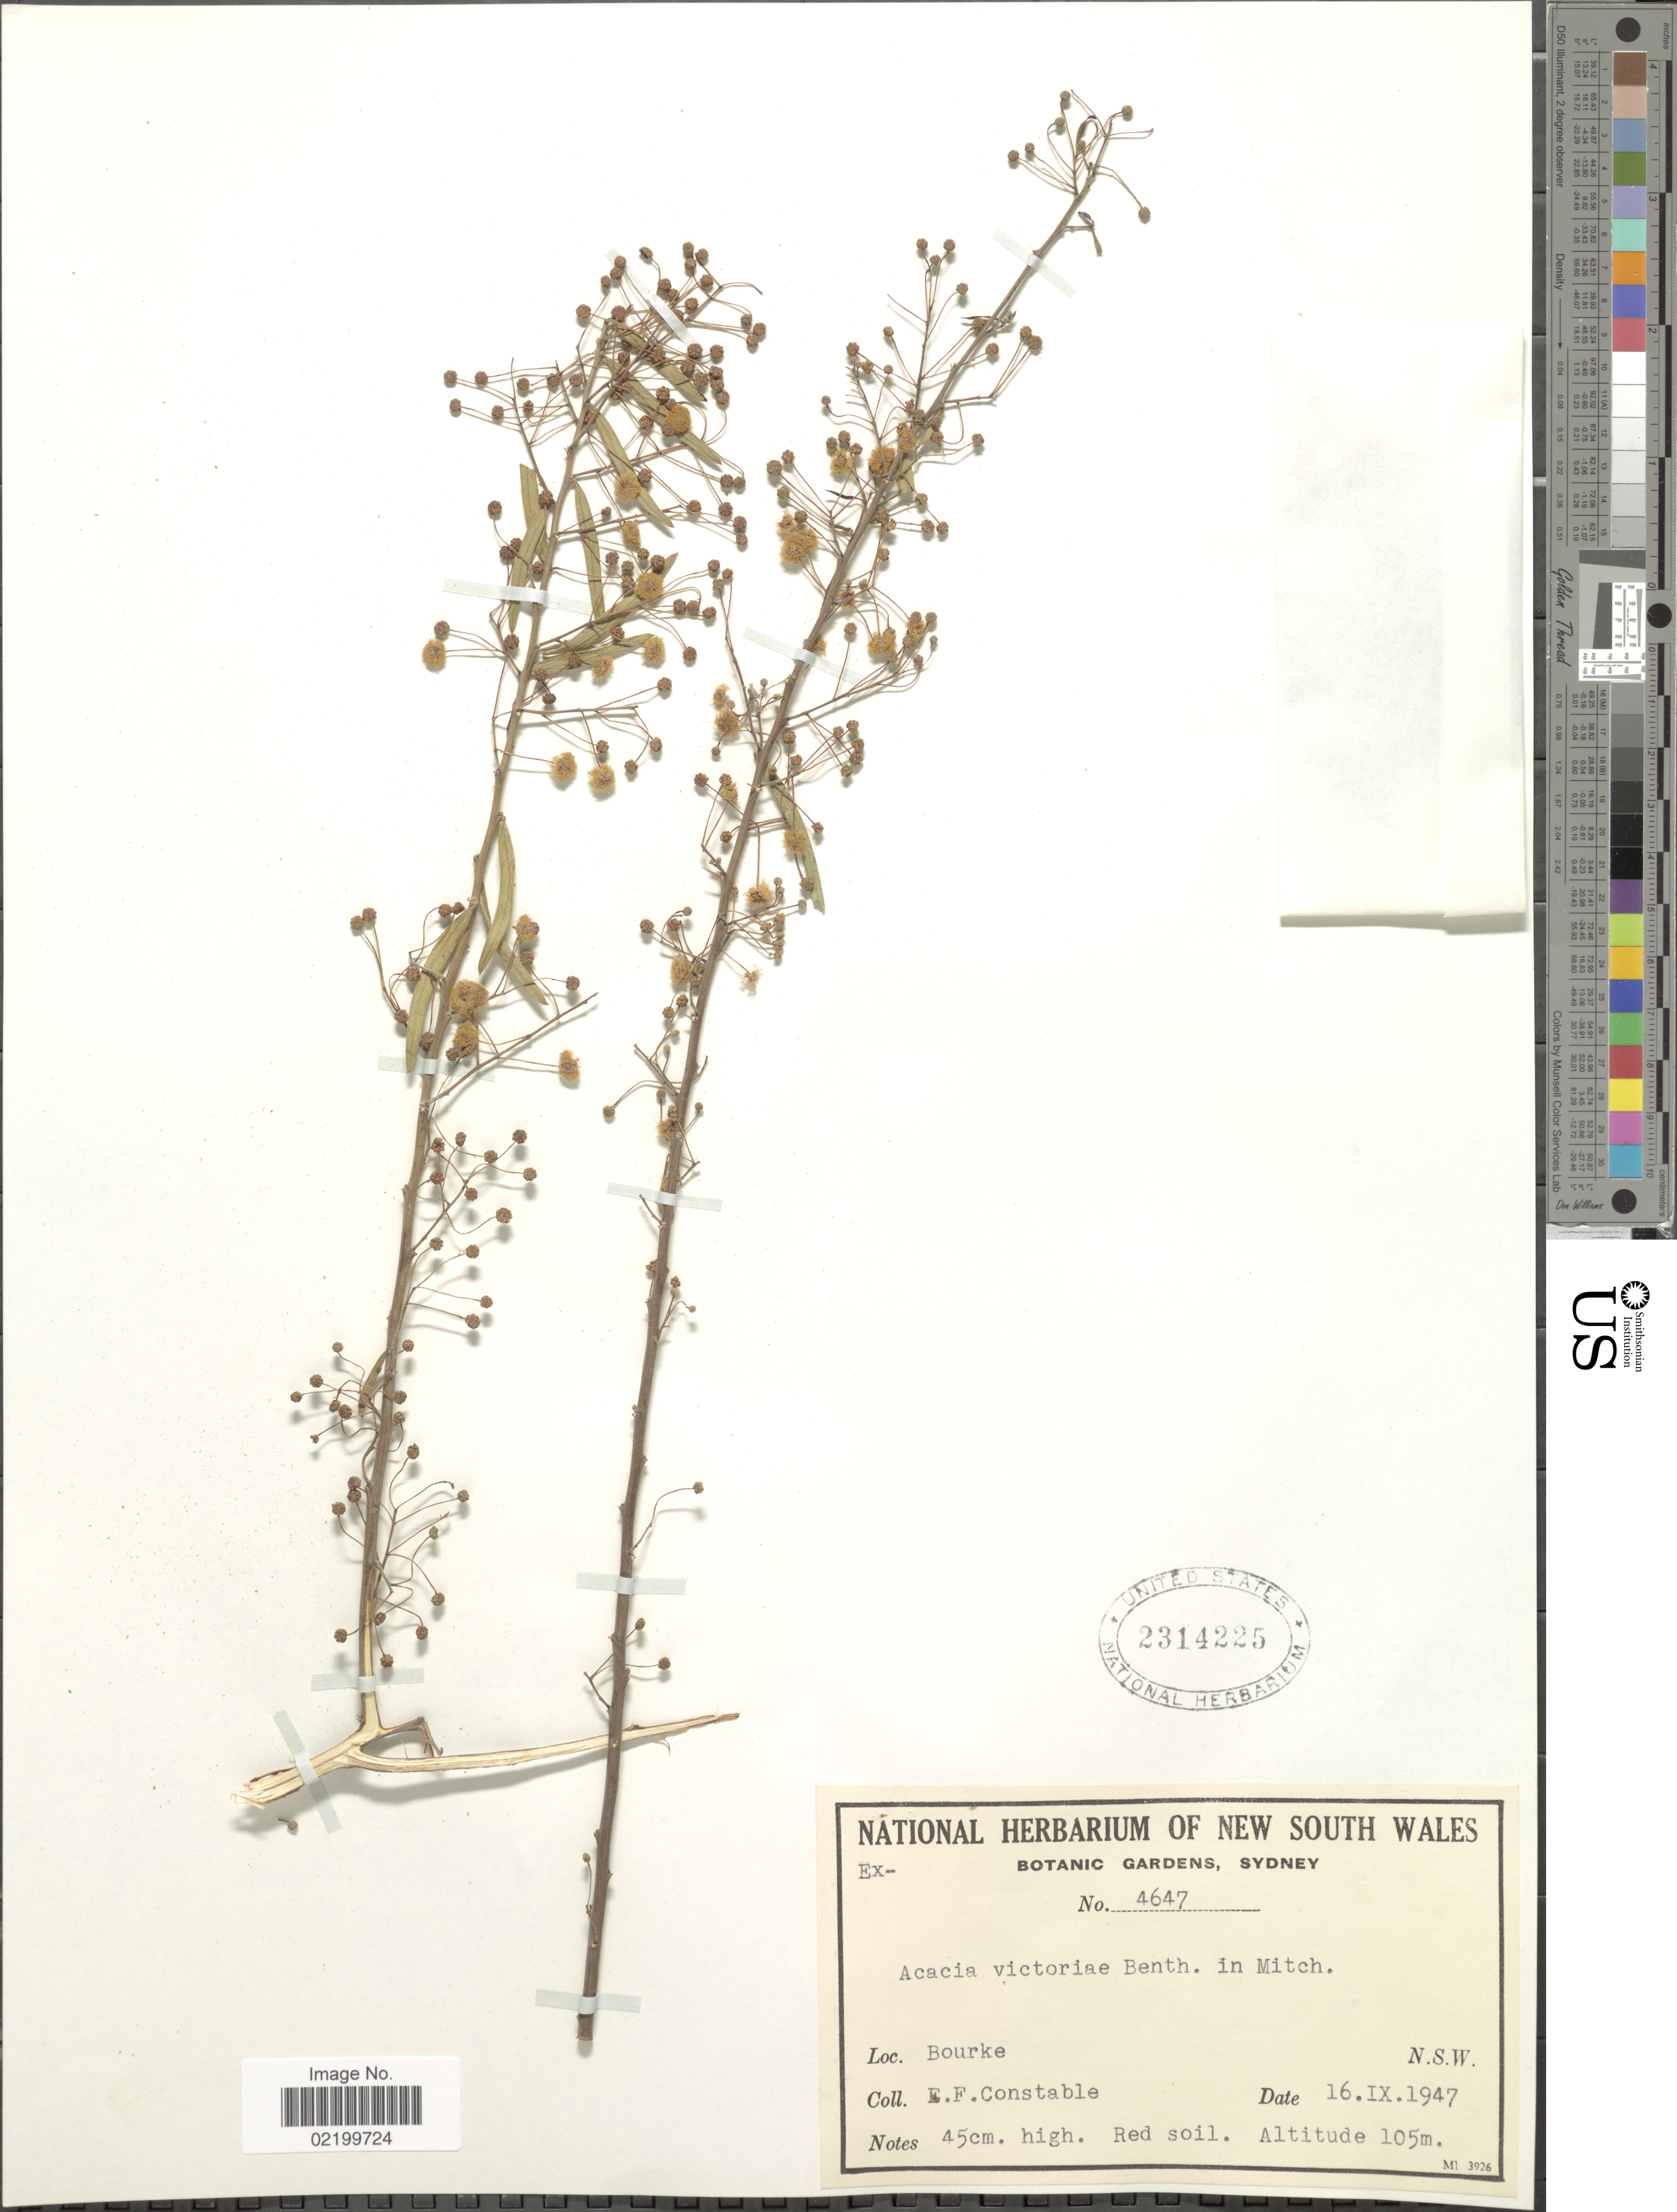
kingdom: Plantae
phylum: Tracheophyta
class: Magnoliopsida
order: Fabales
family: Fabaceae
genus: Acacia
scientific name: Acacia victoriae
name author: Benth.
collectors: E. F. Constable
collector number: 4647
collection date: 1947-09-16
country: Australia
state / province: New South Wales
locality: Bourke, N.S.W.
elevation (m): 105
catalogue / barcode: US 2314225